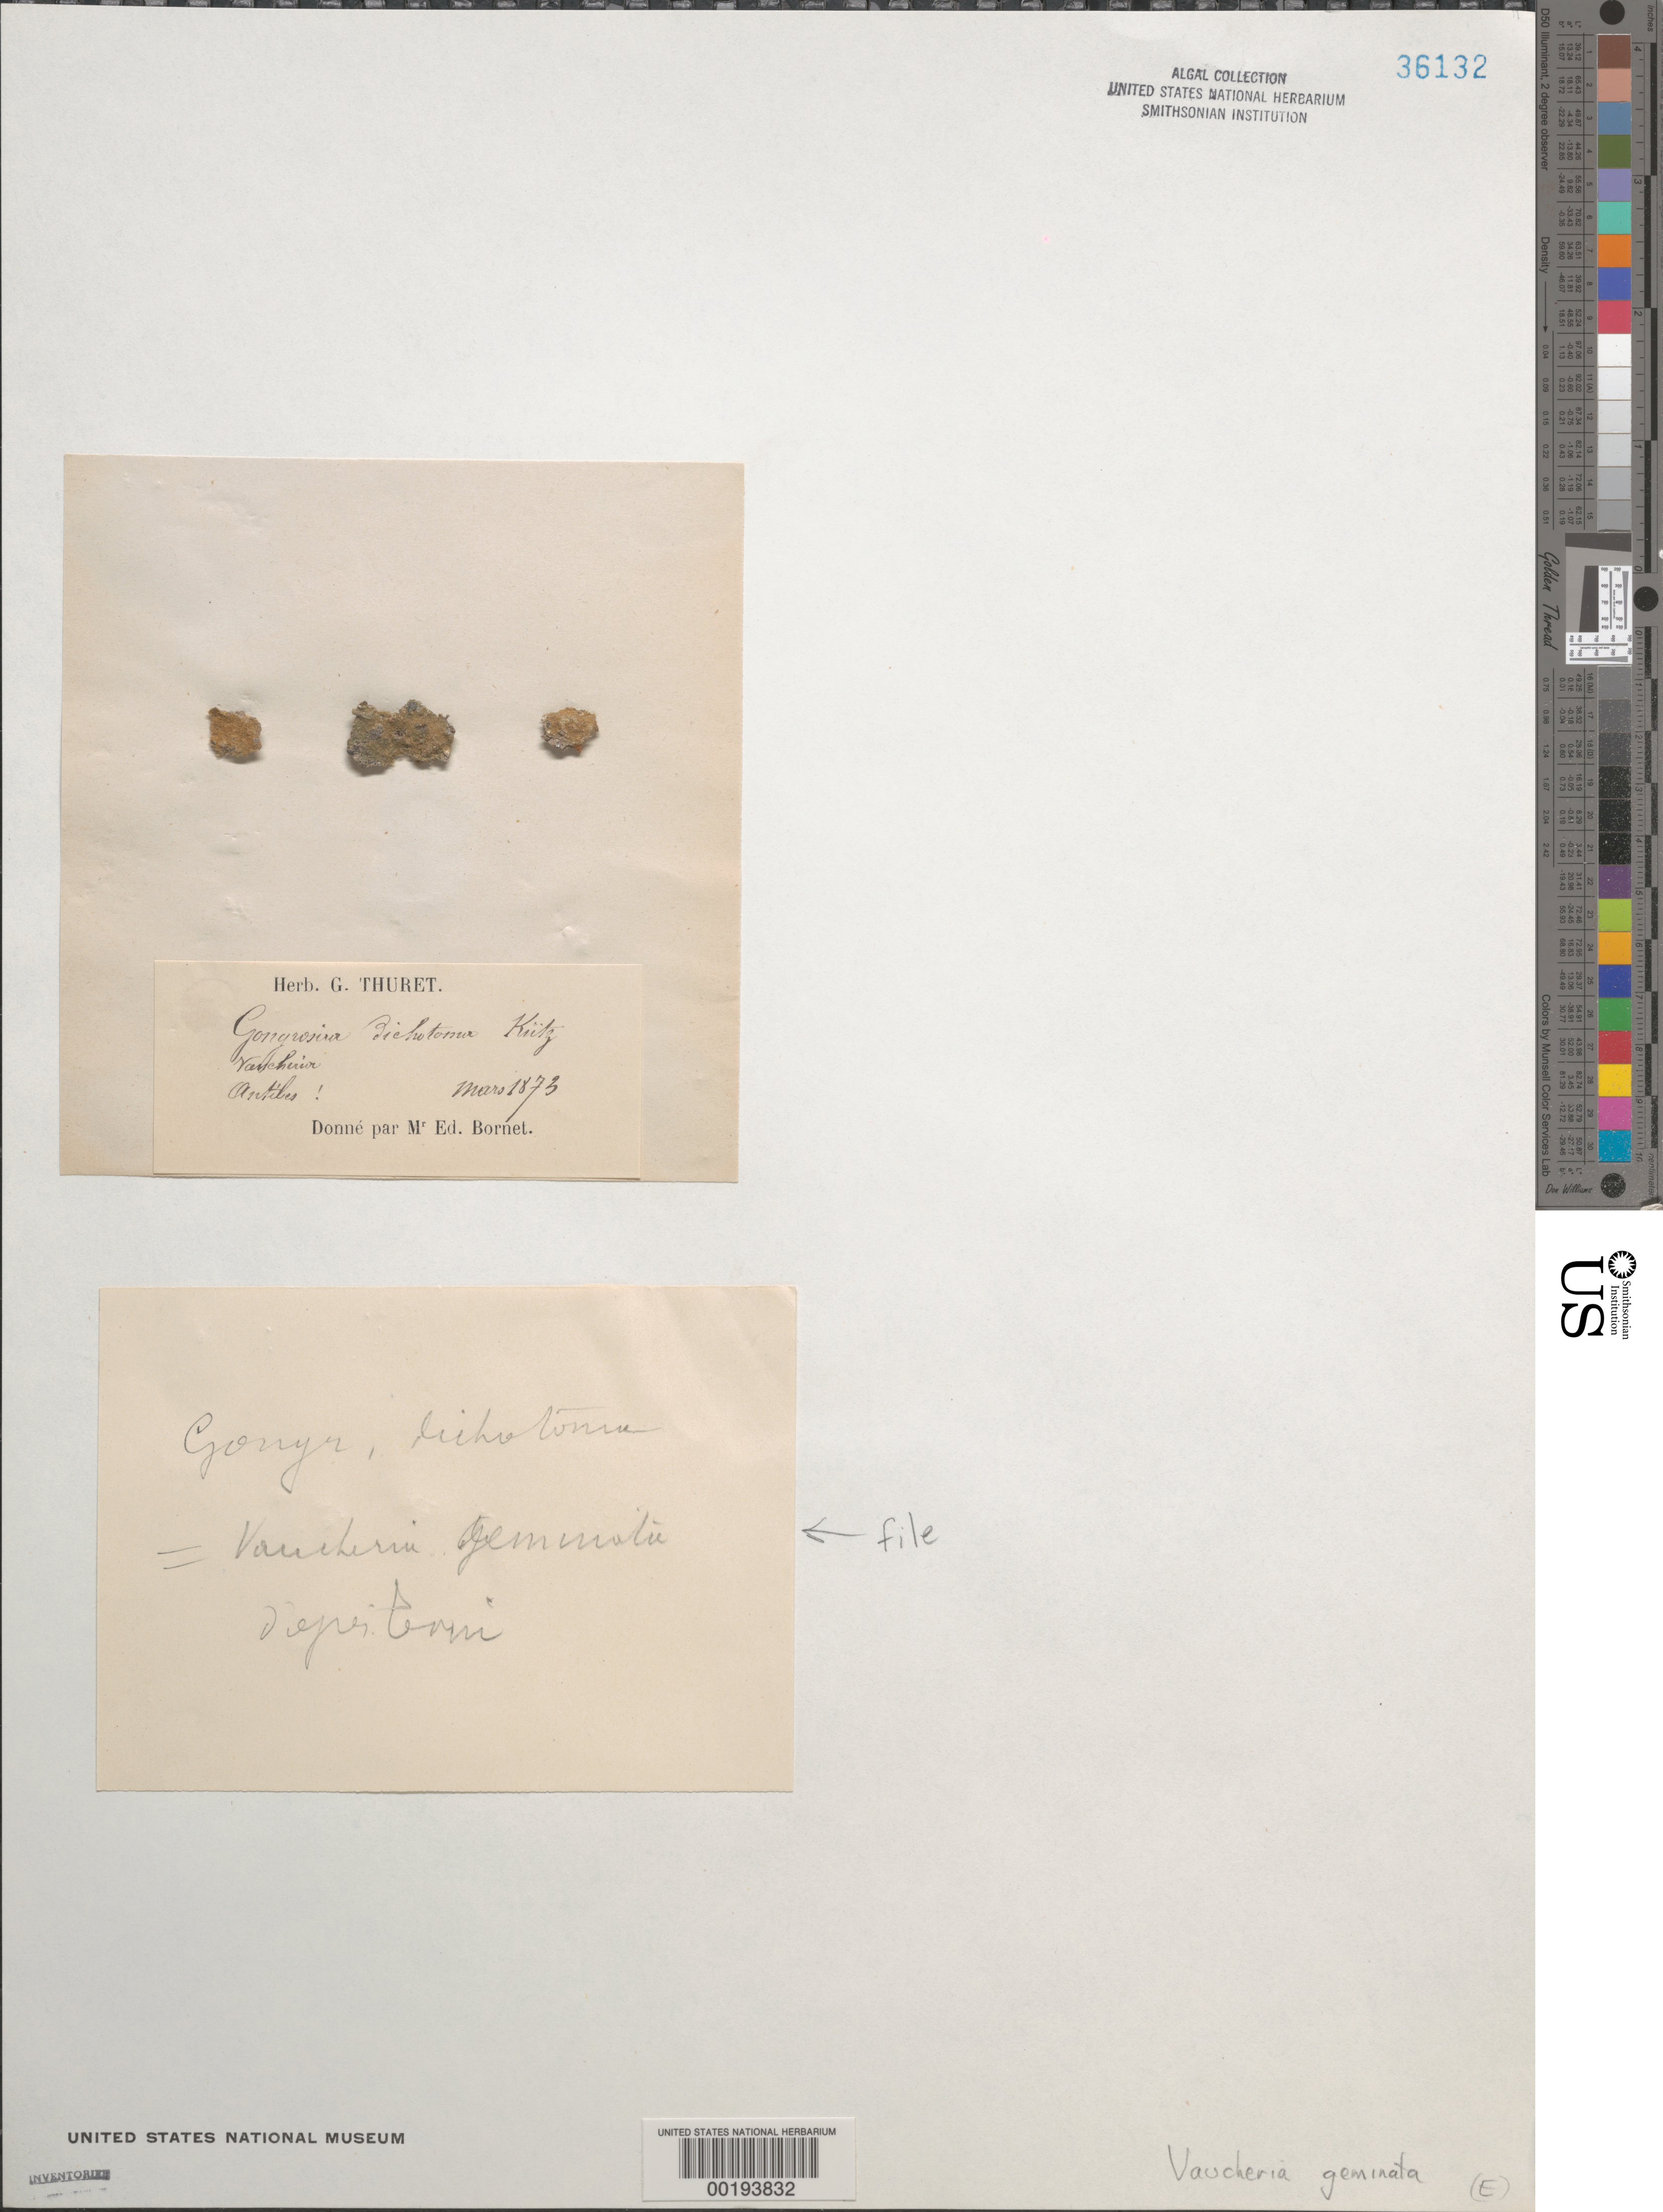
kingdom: Chromista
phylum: Ochrophyta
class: Xanthophyceae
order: Vaucheriales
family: Vaucheriaceae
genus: Vaucheria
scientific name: Vaucheria geminata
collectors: Thuret, G. (herbarium)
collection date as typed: Mar 1873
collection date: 1873-03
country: France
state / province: Provence-Alpes-Côte d'Azur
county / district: Alpes-Maritimes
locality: Antibes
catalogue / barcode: US 36132